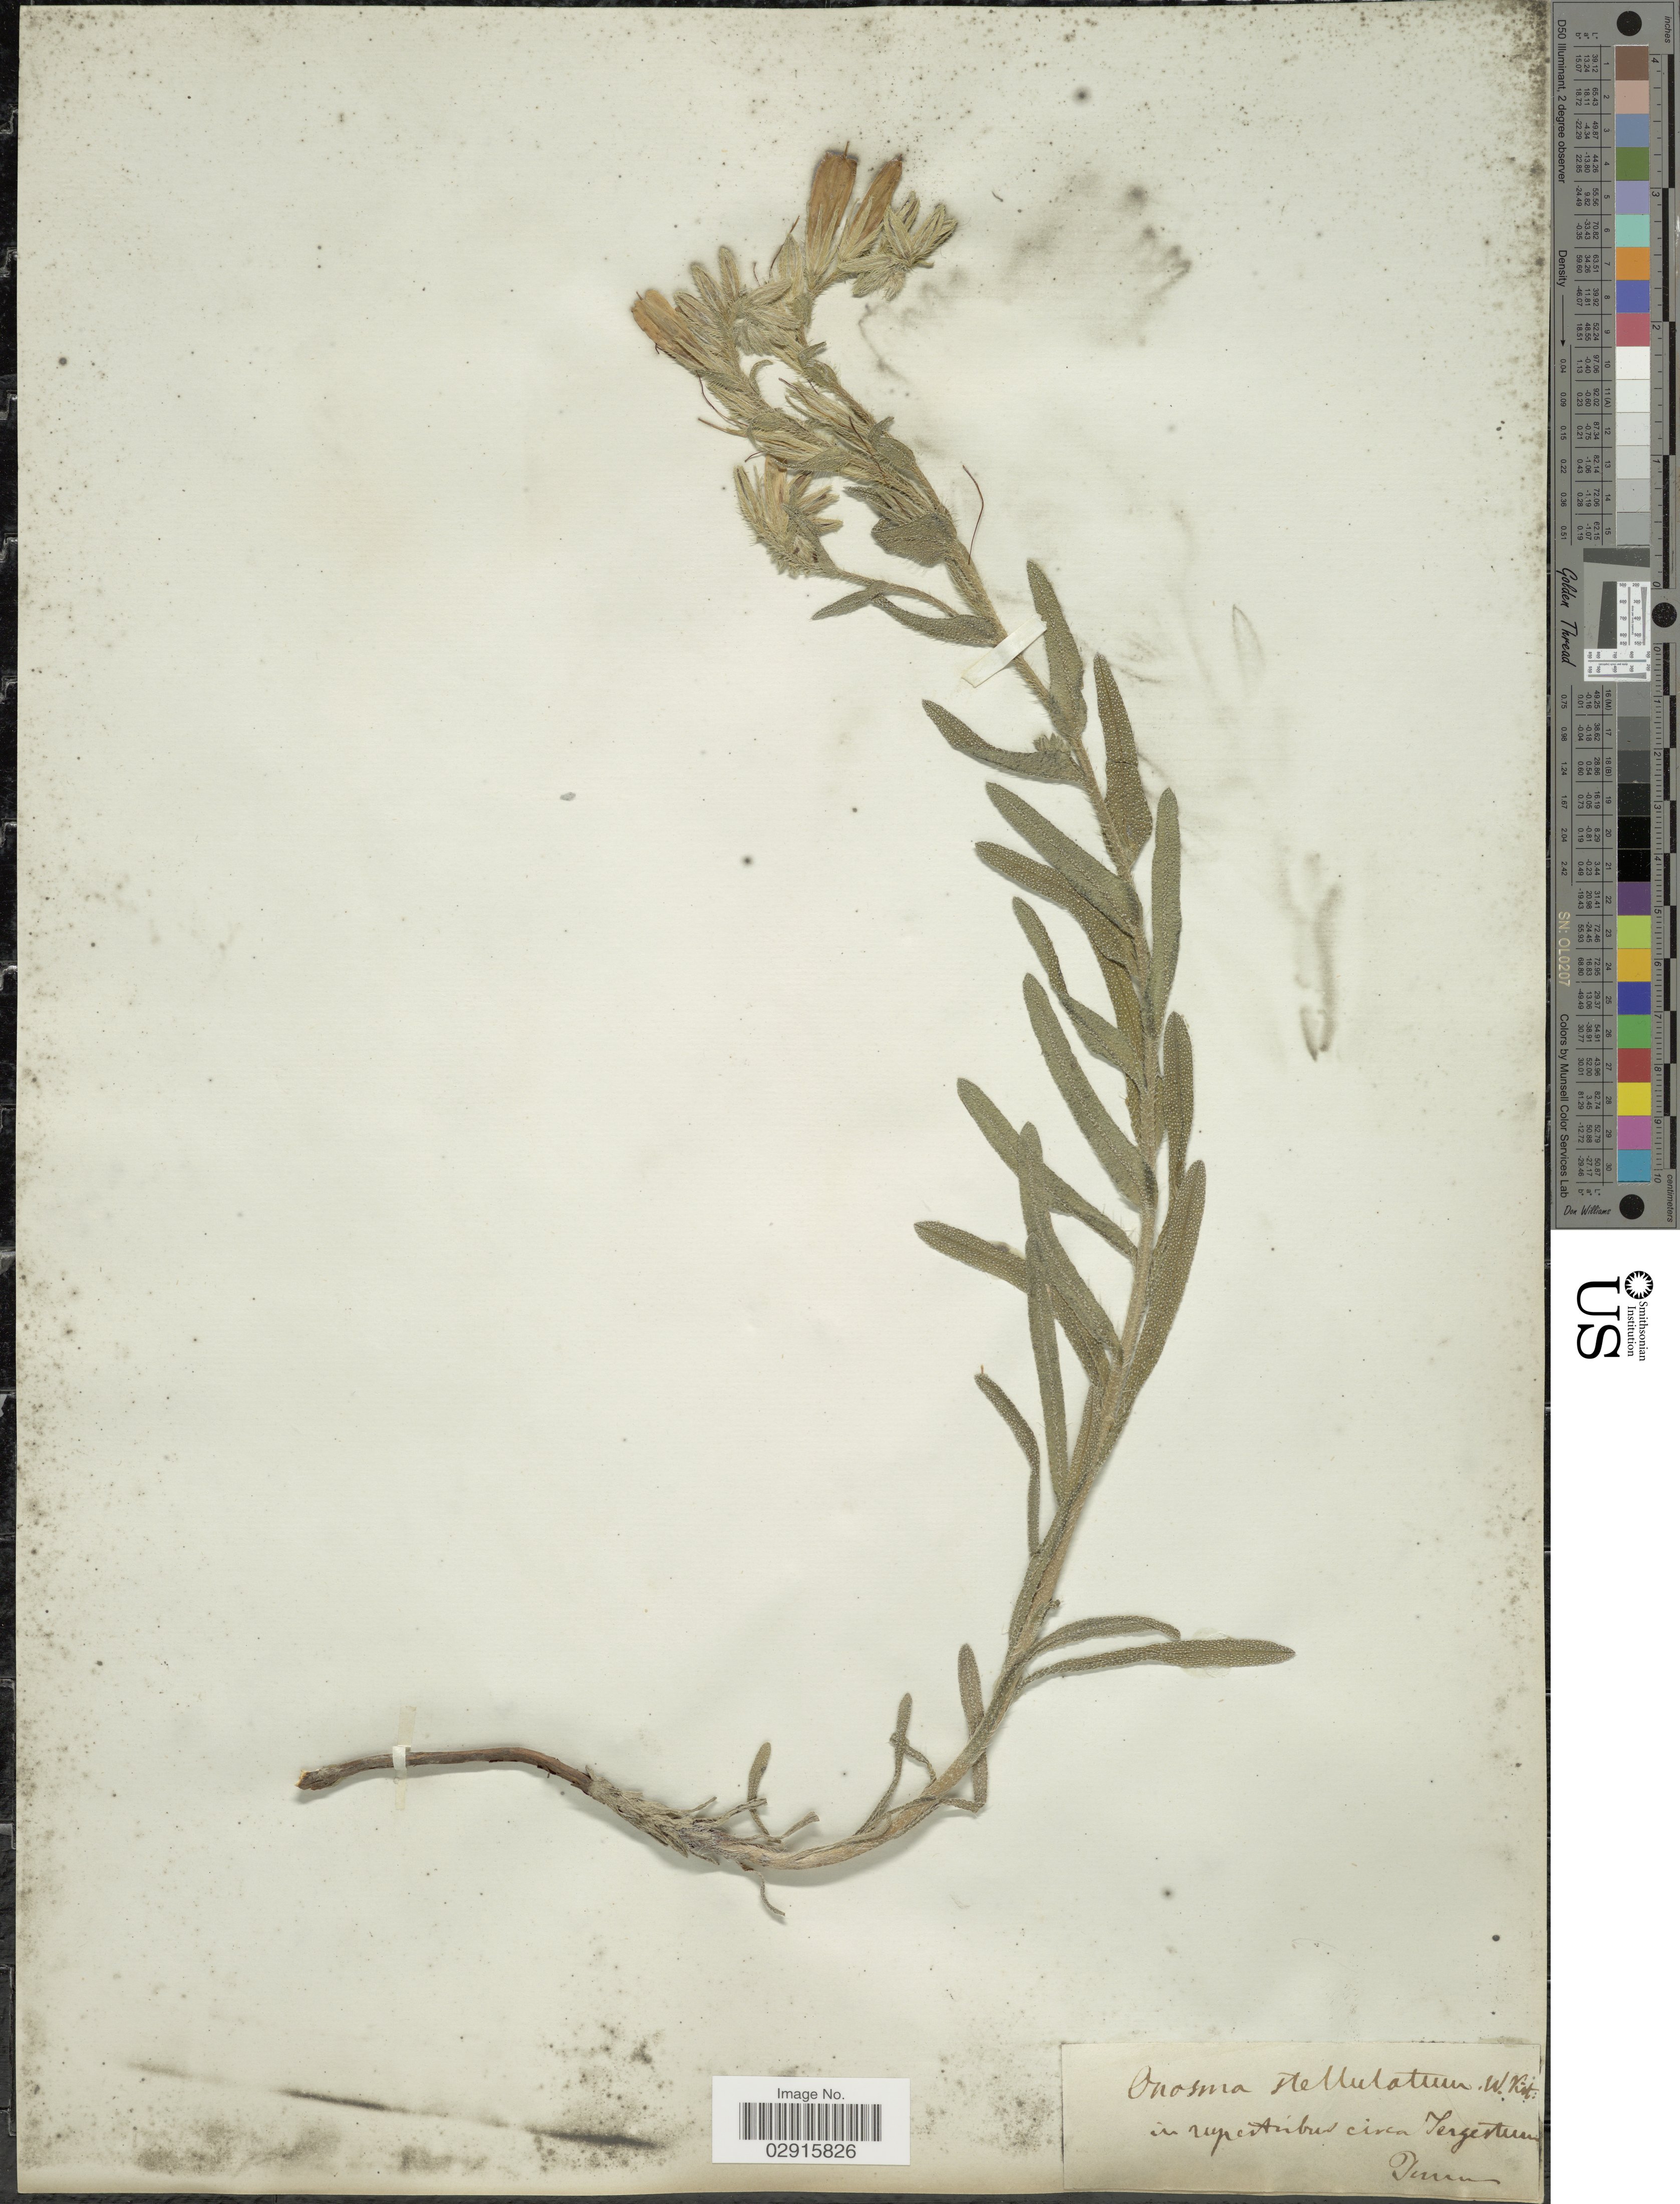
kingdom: Plantae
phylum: Tracheophyta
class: Magnoliopsida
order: Boraginales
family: Boraginaceae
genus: Onosma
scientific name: Onosma stellulata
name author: Waldst. & Kit.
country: Italy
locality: In rupestribus circa Tergestum